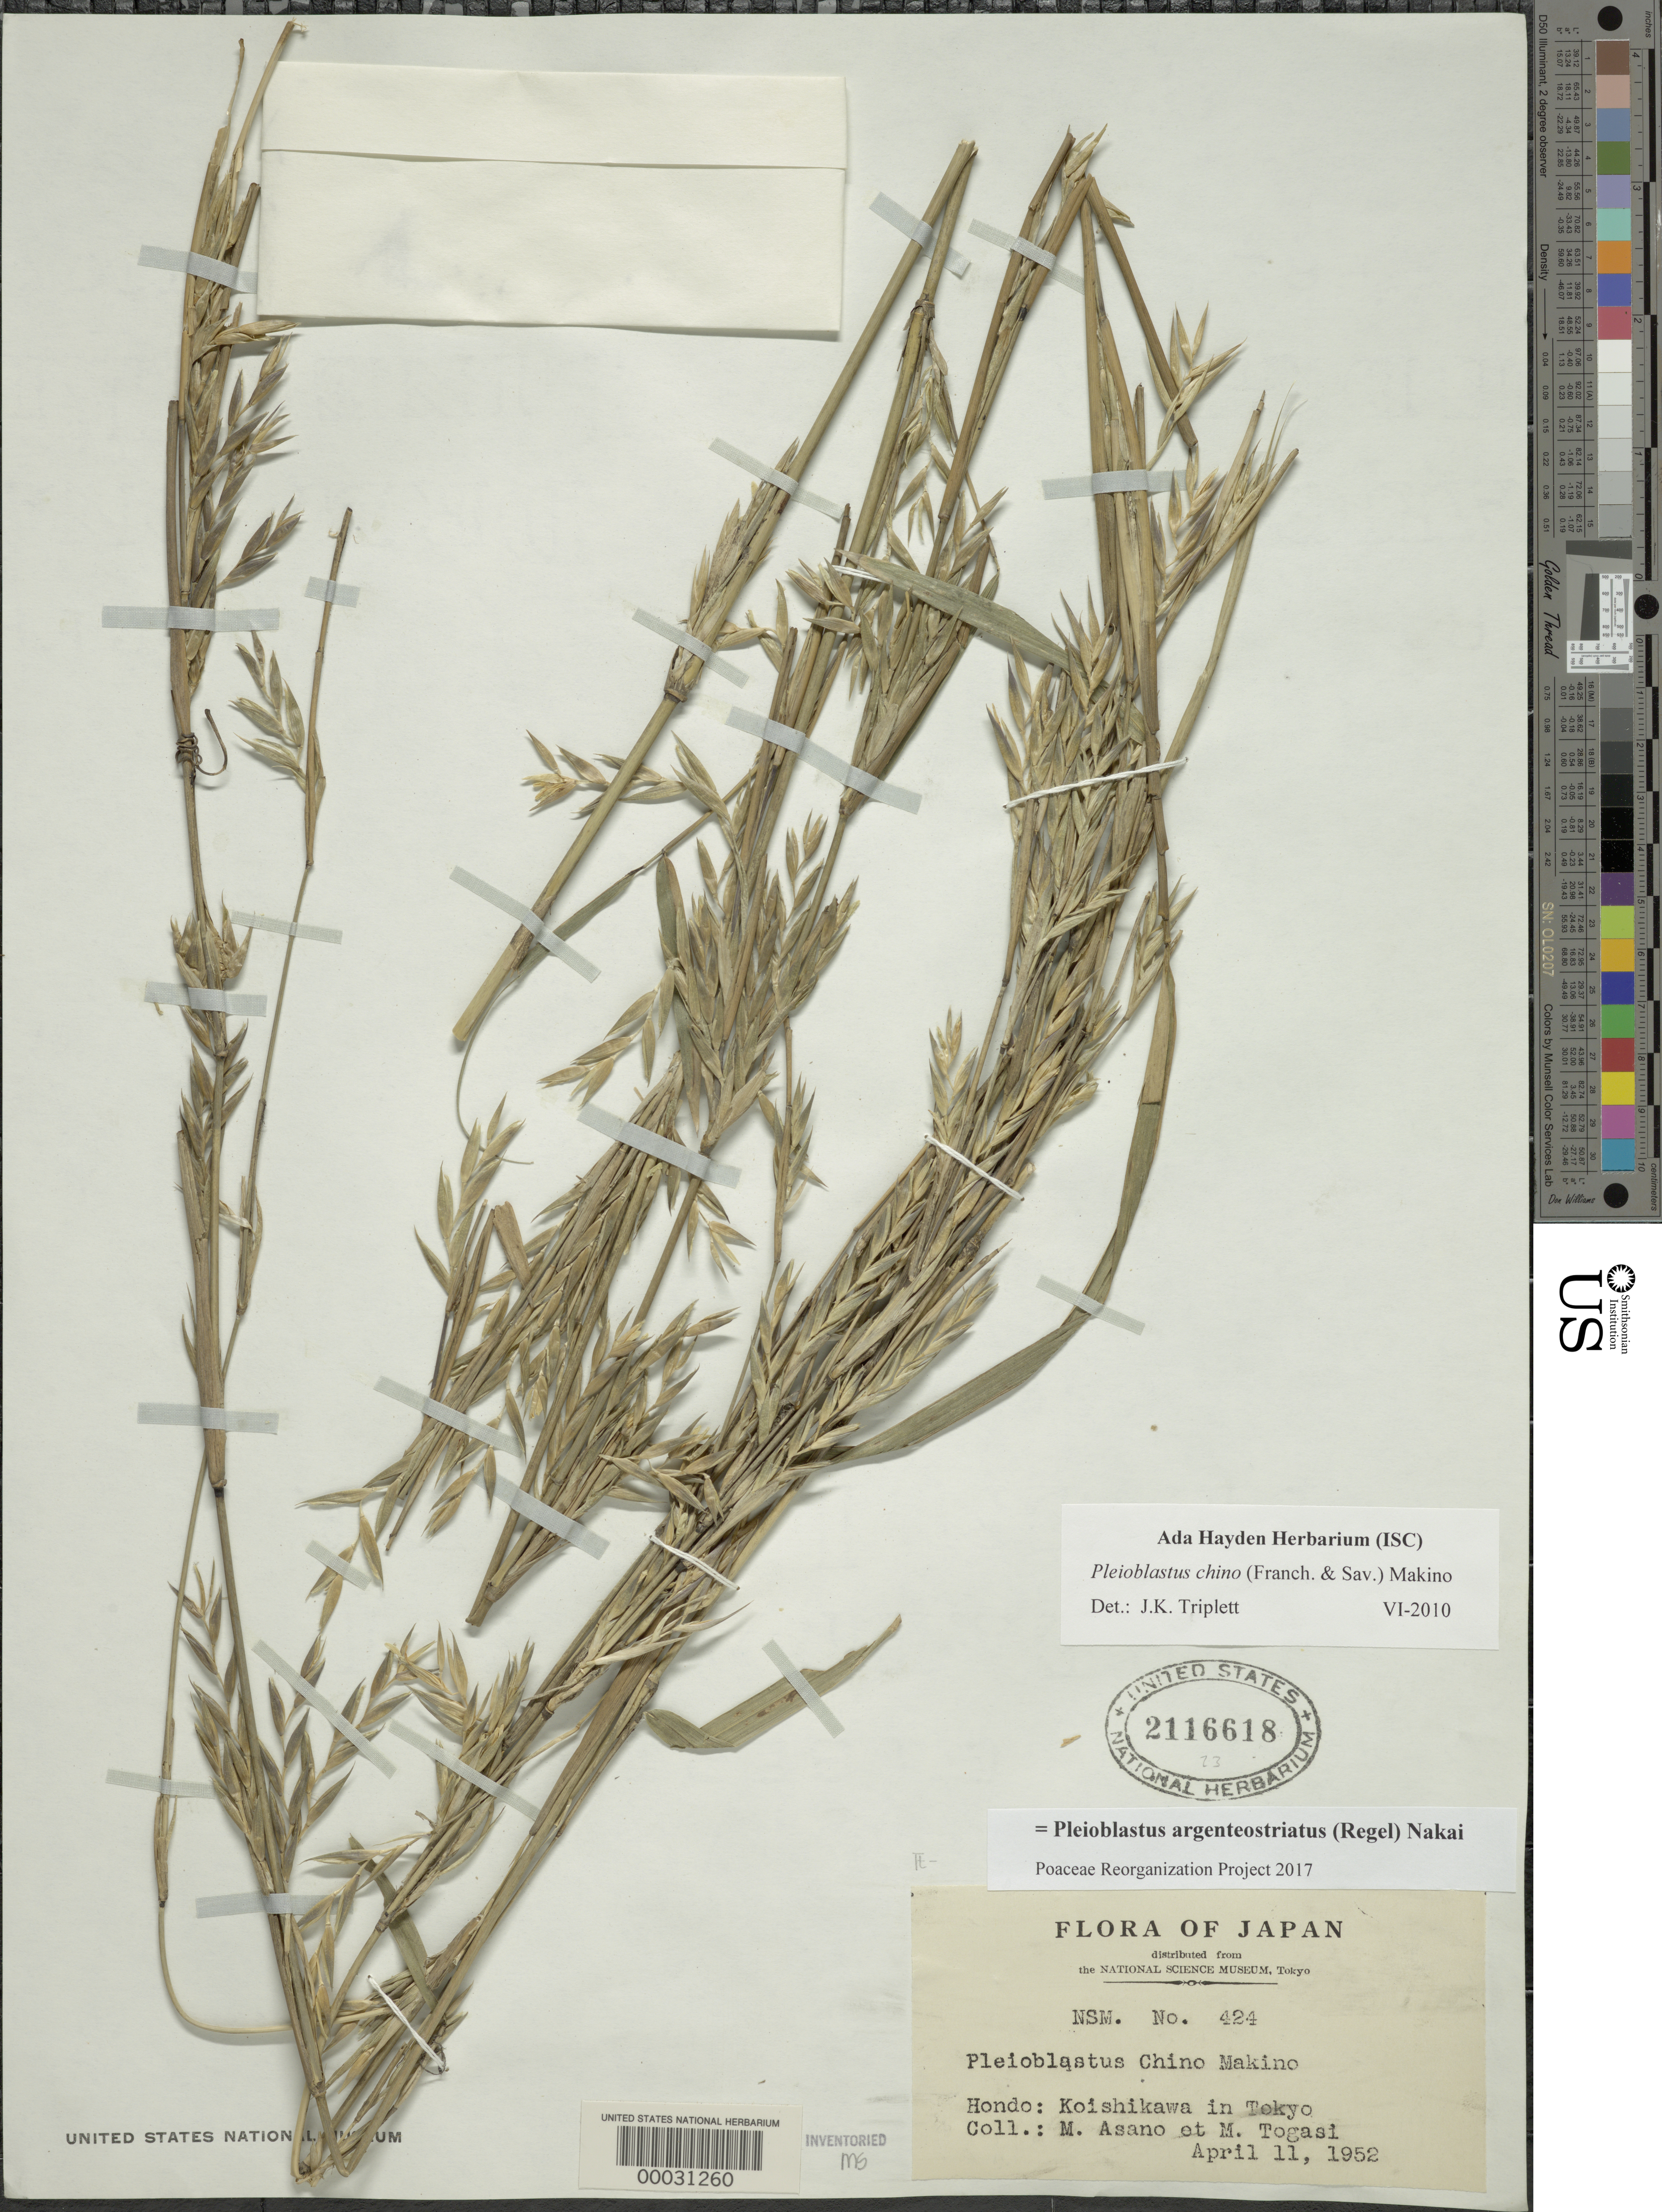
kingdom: Plantae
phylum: Tracheophyta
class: Liliopsida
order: Poales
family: Poaceae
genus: Pleioblastus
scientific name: Pleioblastus argenteostriatus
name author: (Regel) Nakai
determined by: Poaceae Reorganization Project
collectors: M. Asano & M. Togasi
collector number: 424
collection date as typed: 11 Apr 1952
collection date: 1952-04-11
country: Japan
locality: Tokyo, koishikawa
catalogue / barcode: US 2116618